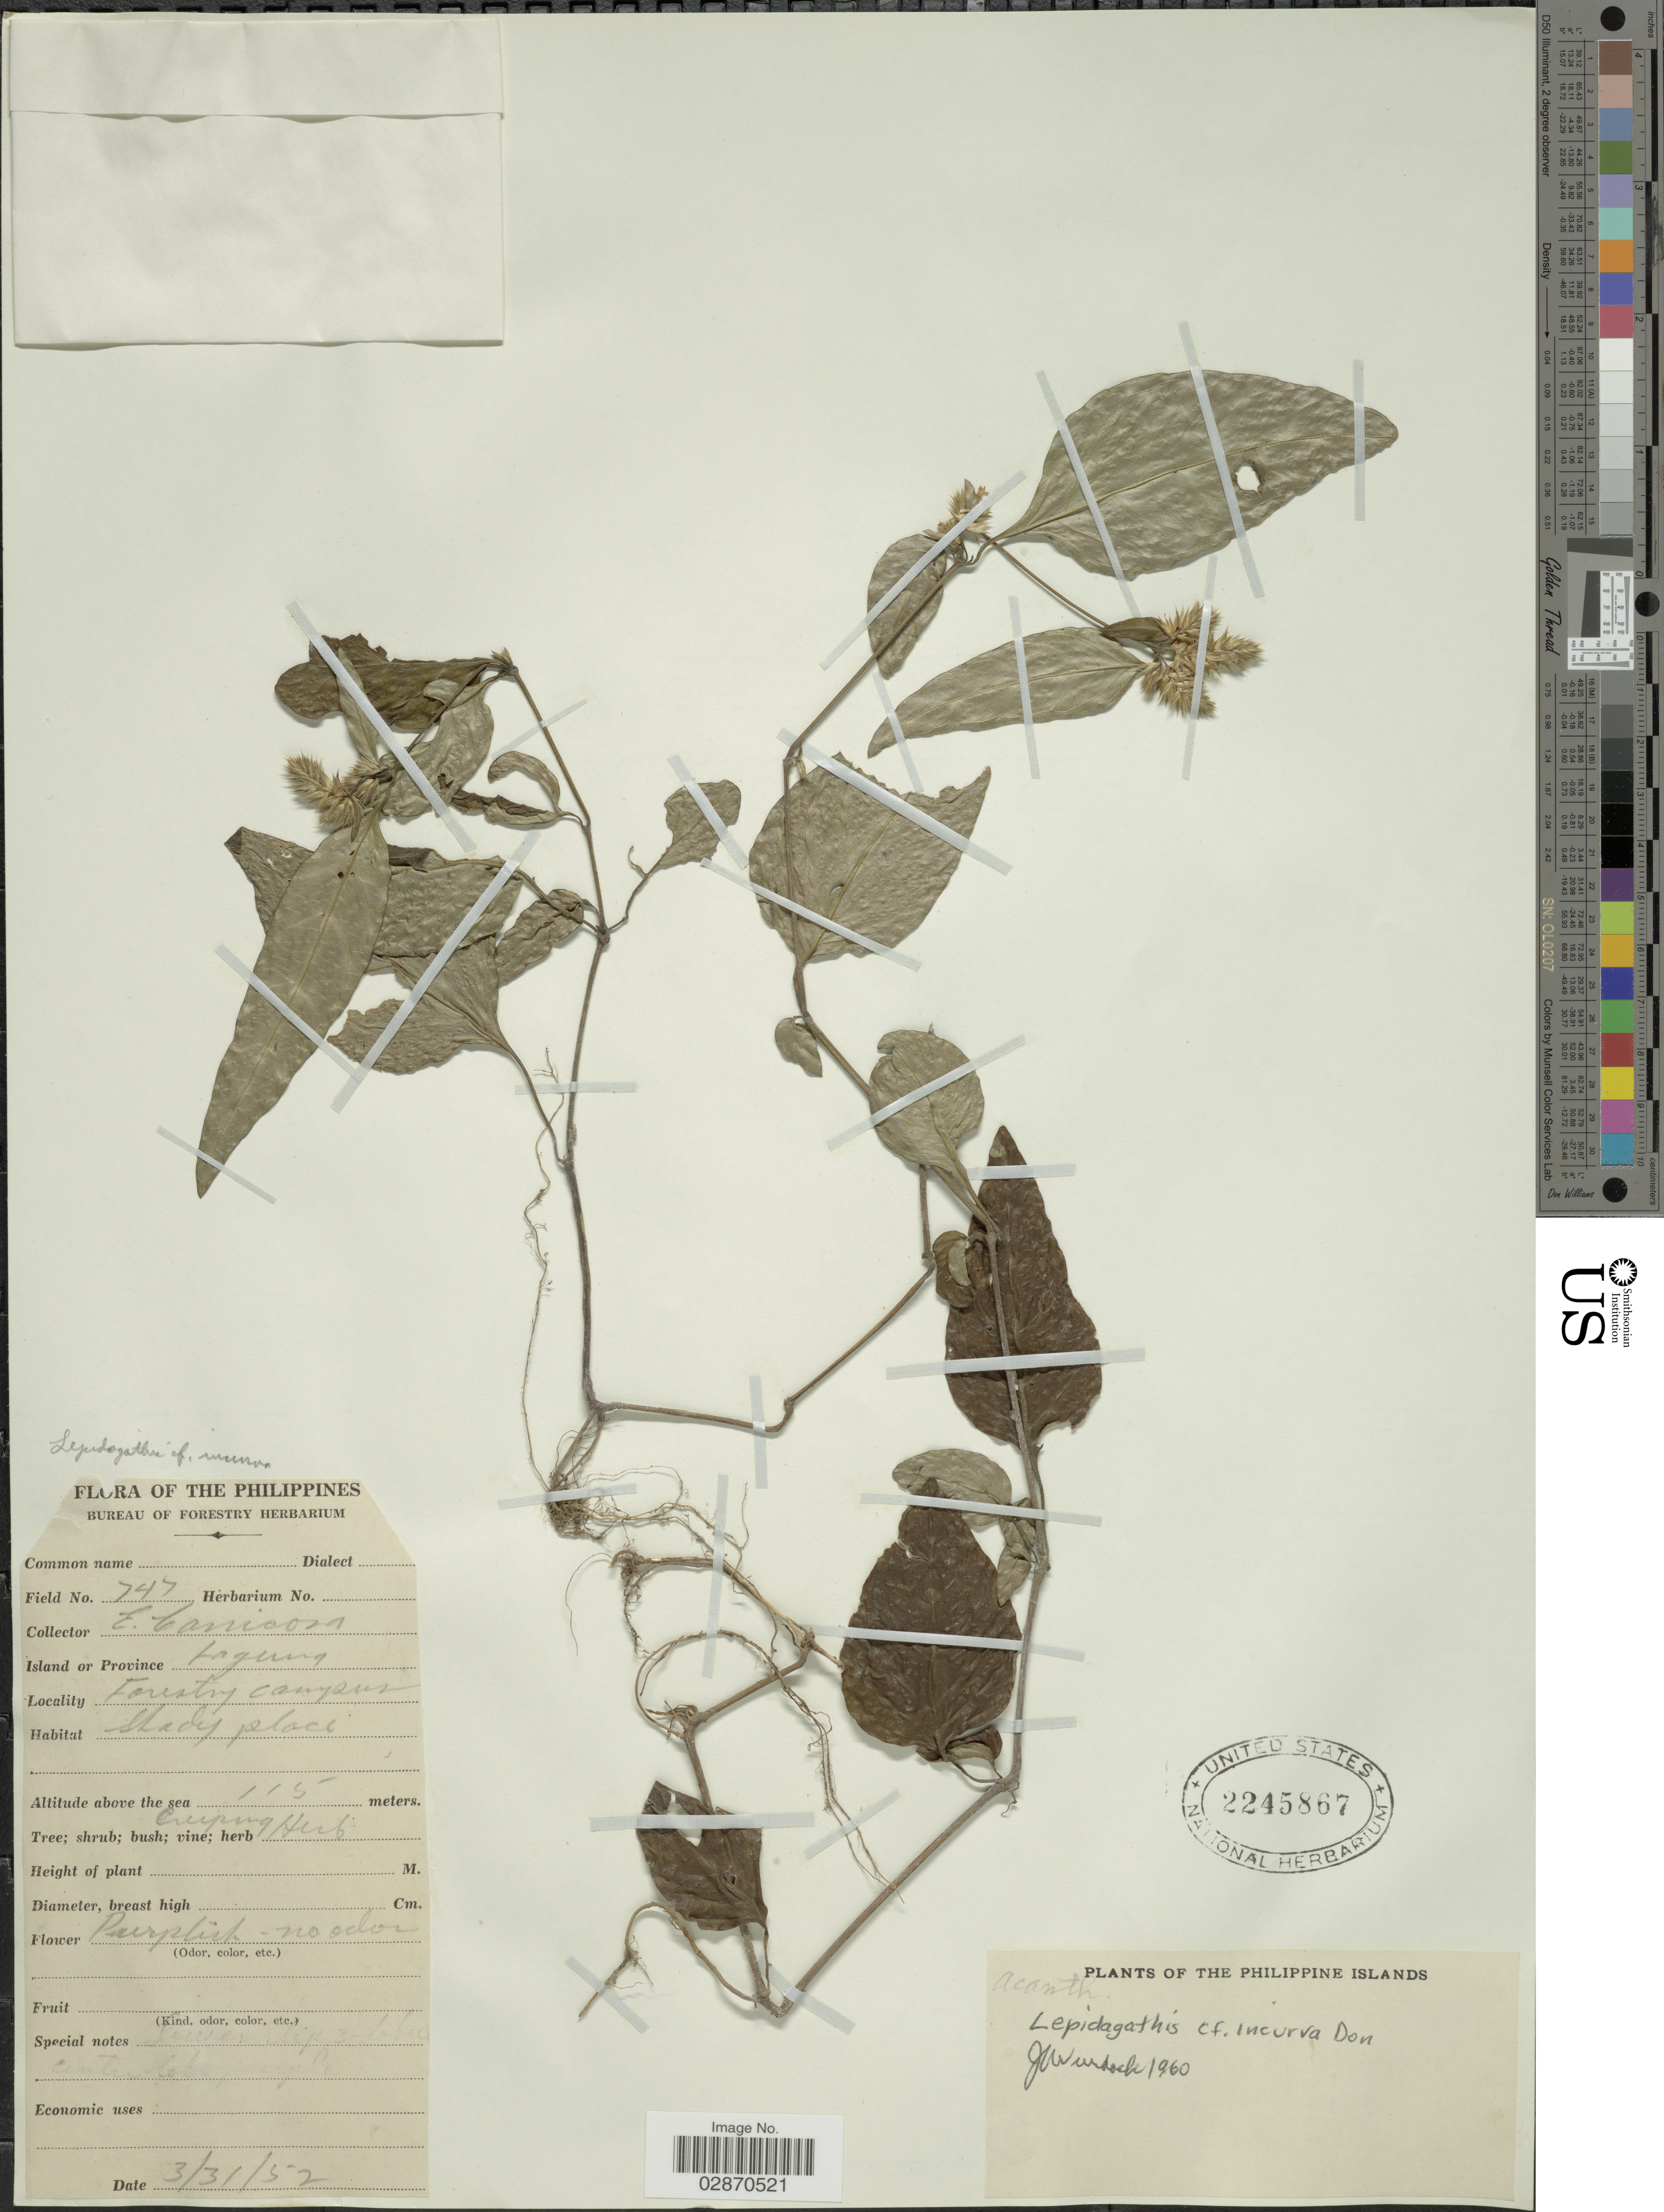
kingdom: Plantae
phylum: Tracheophyta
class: Magnoliopsida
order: Lamiales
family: Acanthaceae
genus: Lepidagathis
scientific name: Lepidagathis incurva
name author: Buch.-Ham. ex D. Don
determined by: Wurdack, John J., (US), US (UNITED STATES)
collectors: E. Canicosa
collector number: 747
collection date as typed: Transcribed d/m/y: 31/3/52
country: Philippines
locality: Island or province Laguna.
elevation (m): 115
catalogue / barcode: US 2245867